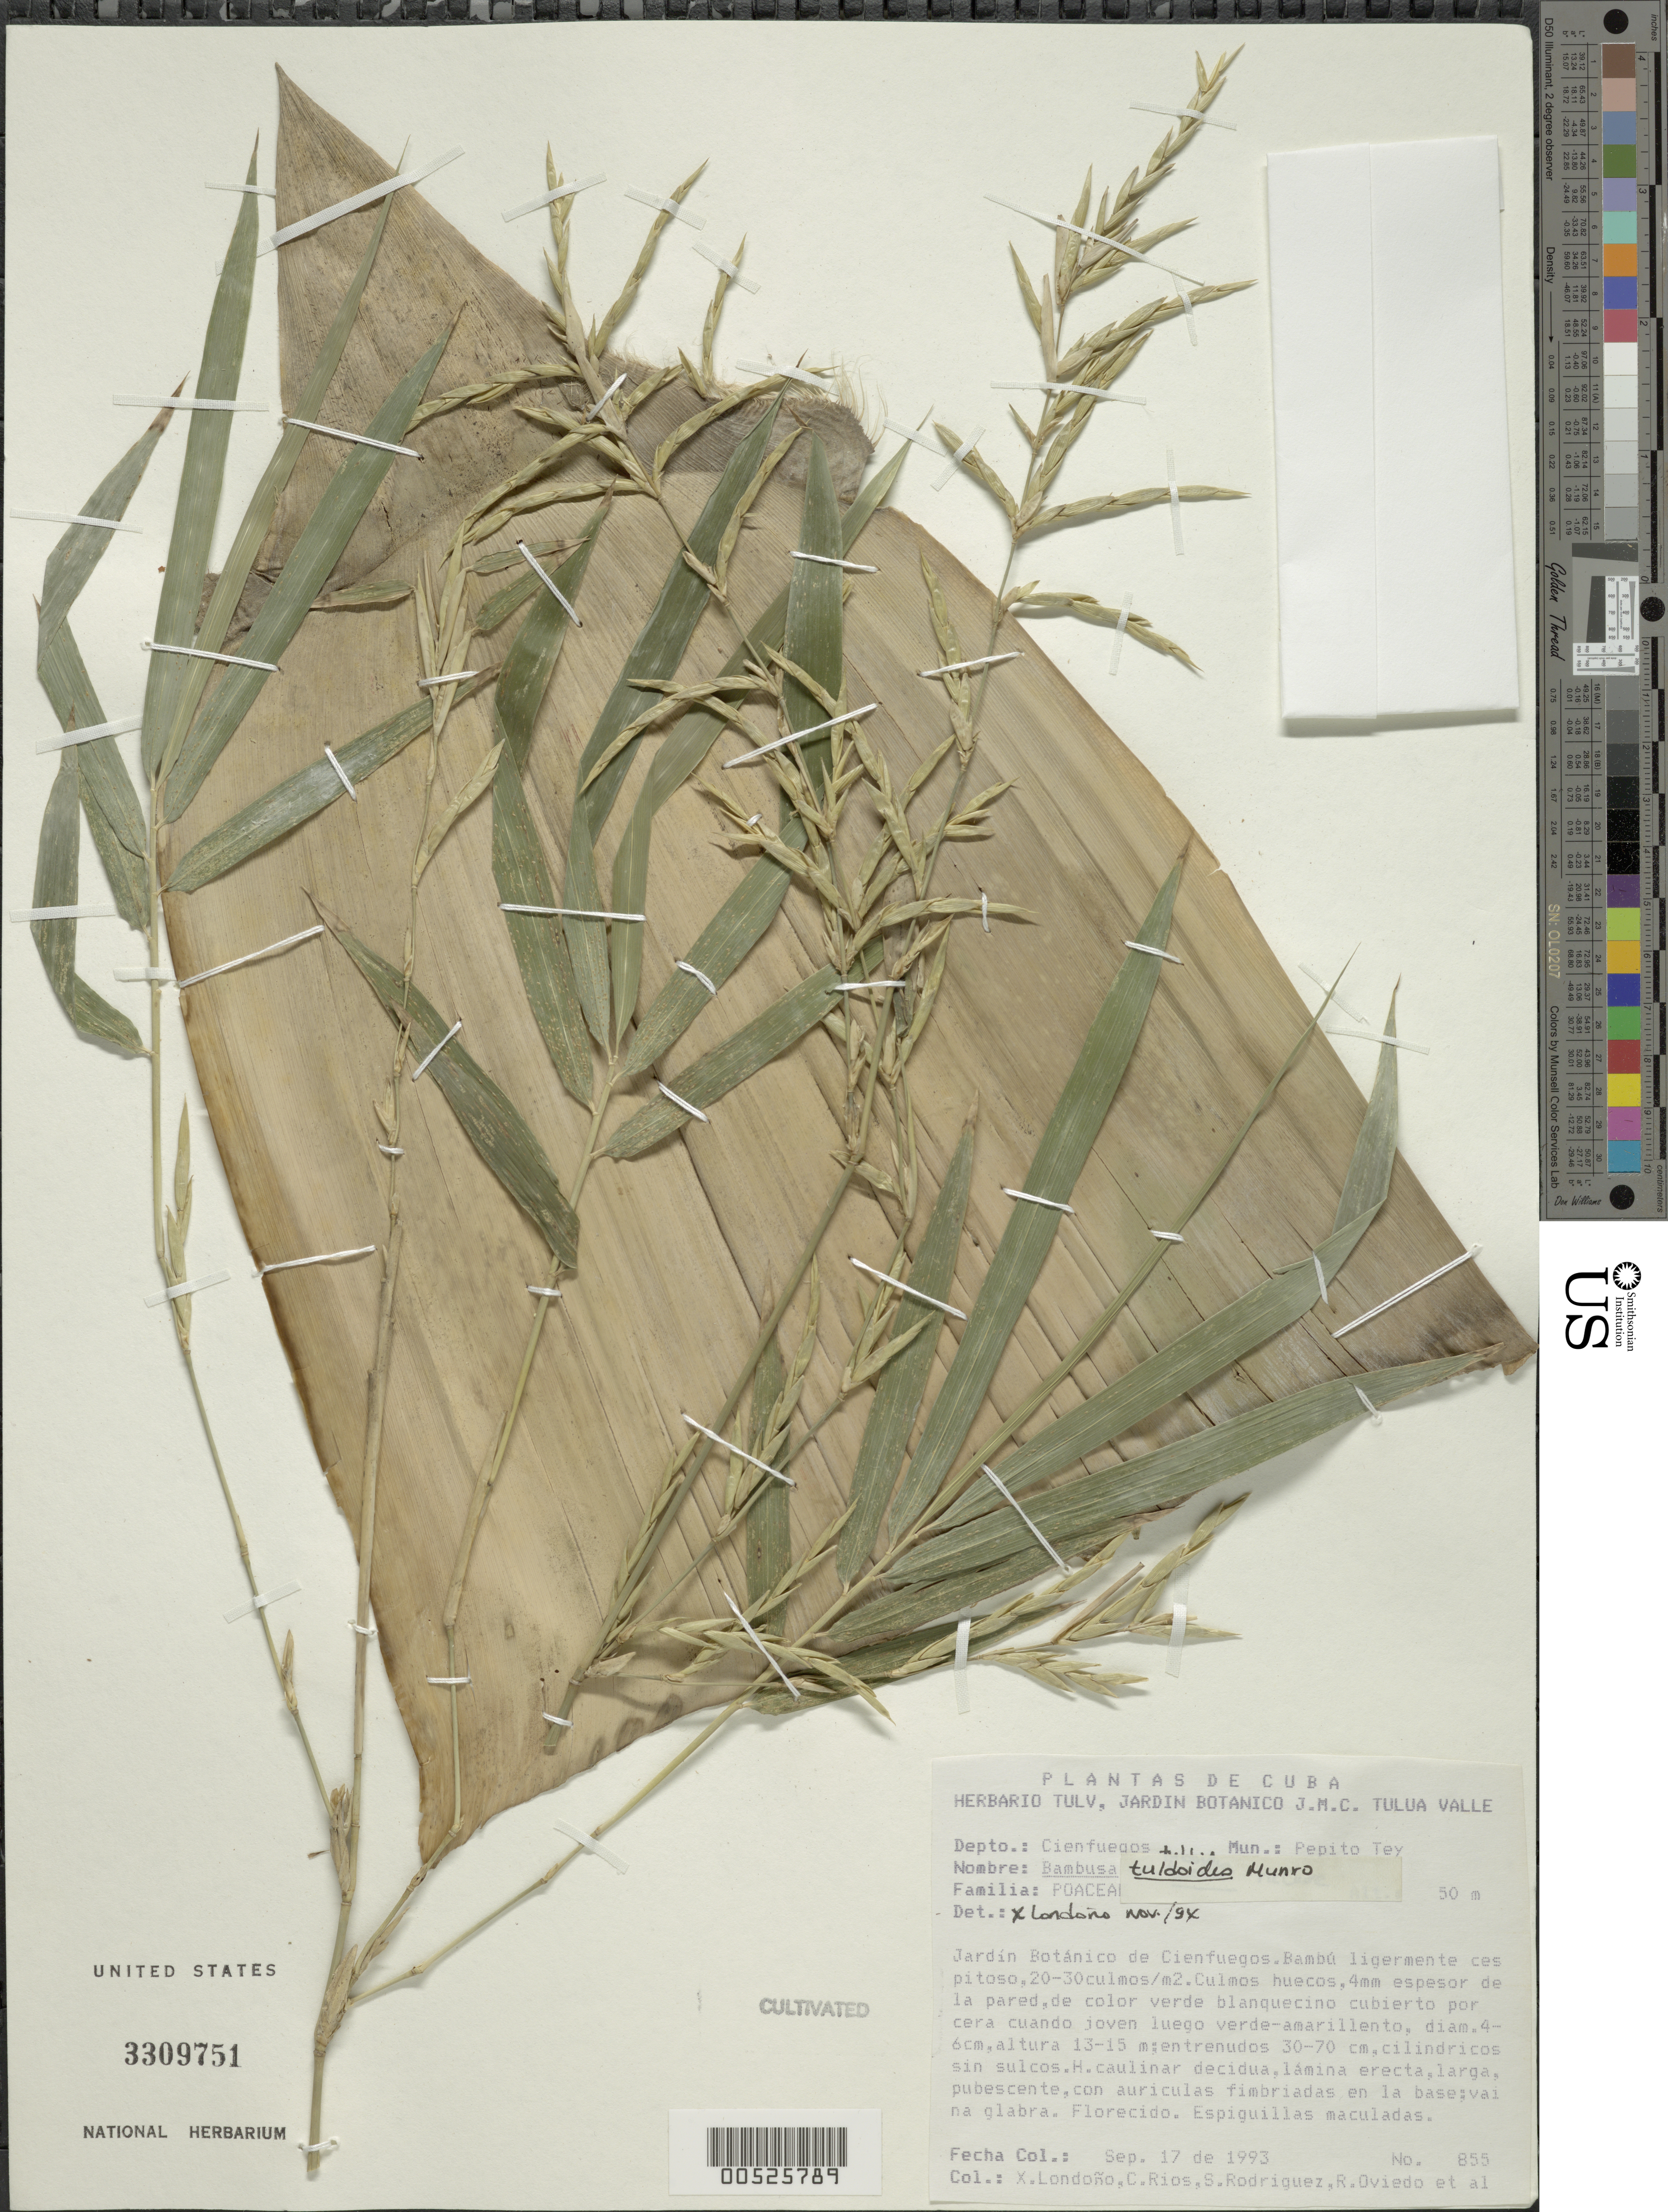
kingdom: Plantae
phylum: Tracheophyta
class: Liliopsida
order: Poales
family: Poaceae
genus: Bambusa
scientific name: Bambusa tuldoides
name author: Munro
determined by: Londoño, X., (TULV), Jardin Botanico "Juan Maria Cespedes"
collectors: X. Londoño, C. Rios, S. Rodriguez & R. Oviedo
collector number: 855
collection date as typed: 17 Sep 1993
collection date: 1993-09-17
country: Cuba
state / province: Cienfuegos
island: Greater Antilles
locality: Pepito Tay mun. (?), Jardin Botanico de Cienfuegos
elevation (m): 50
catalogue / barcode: US 3309751